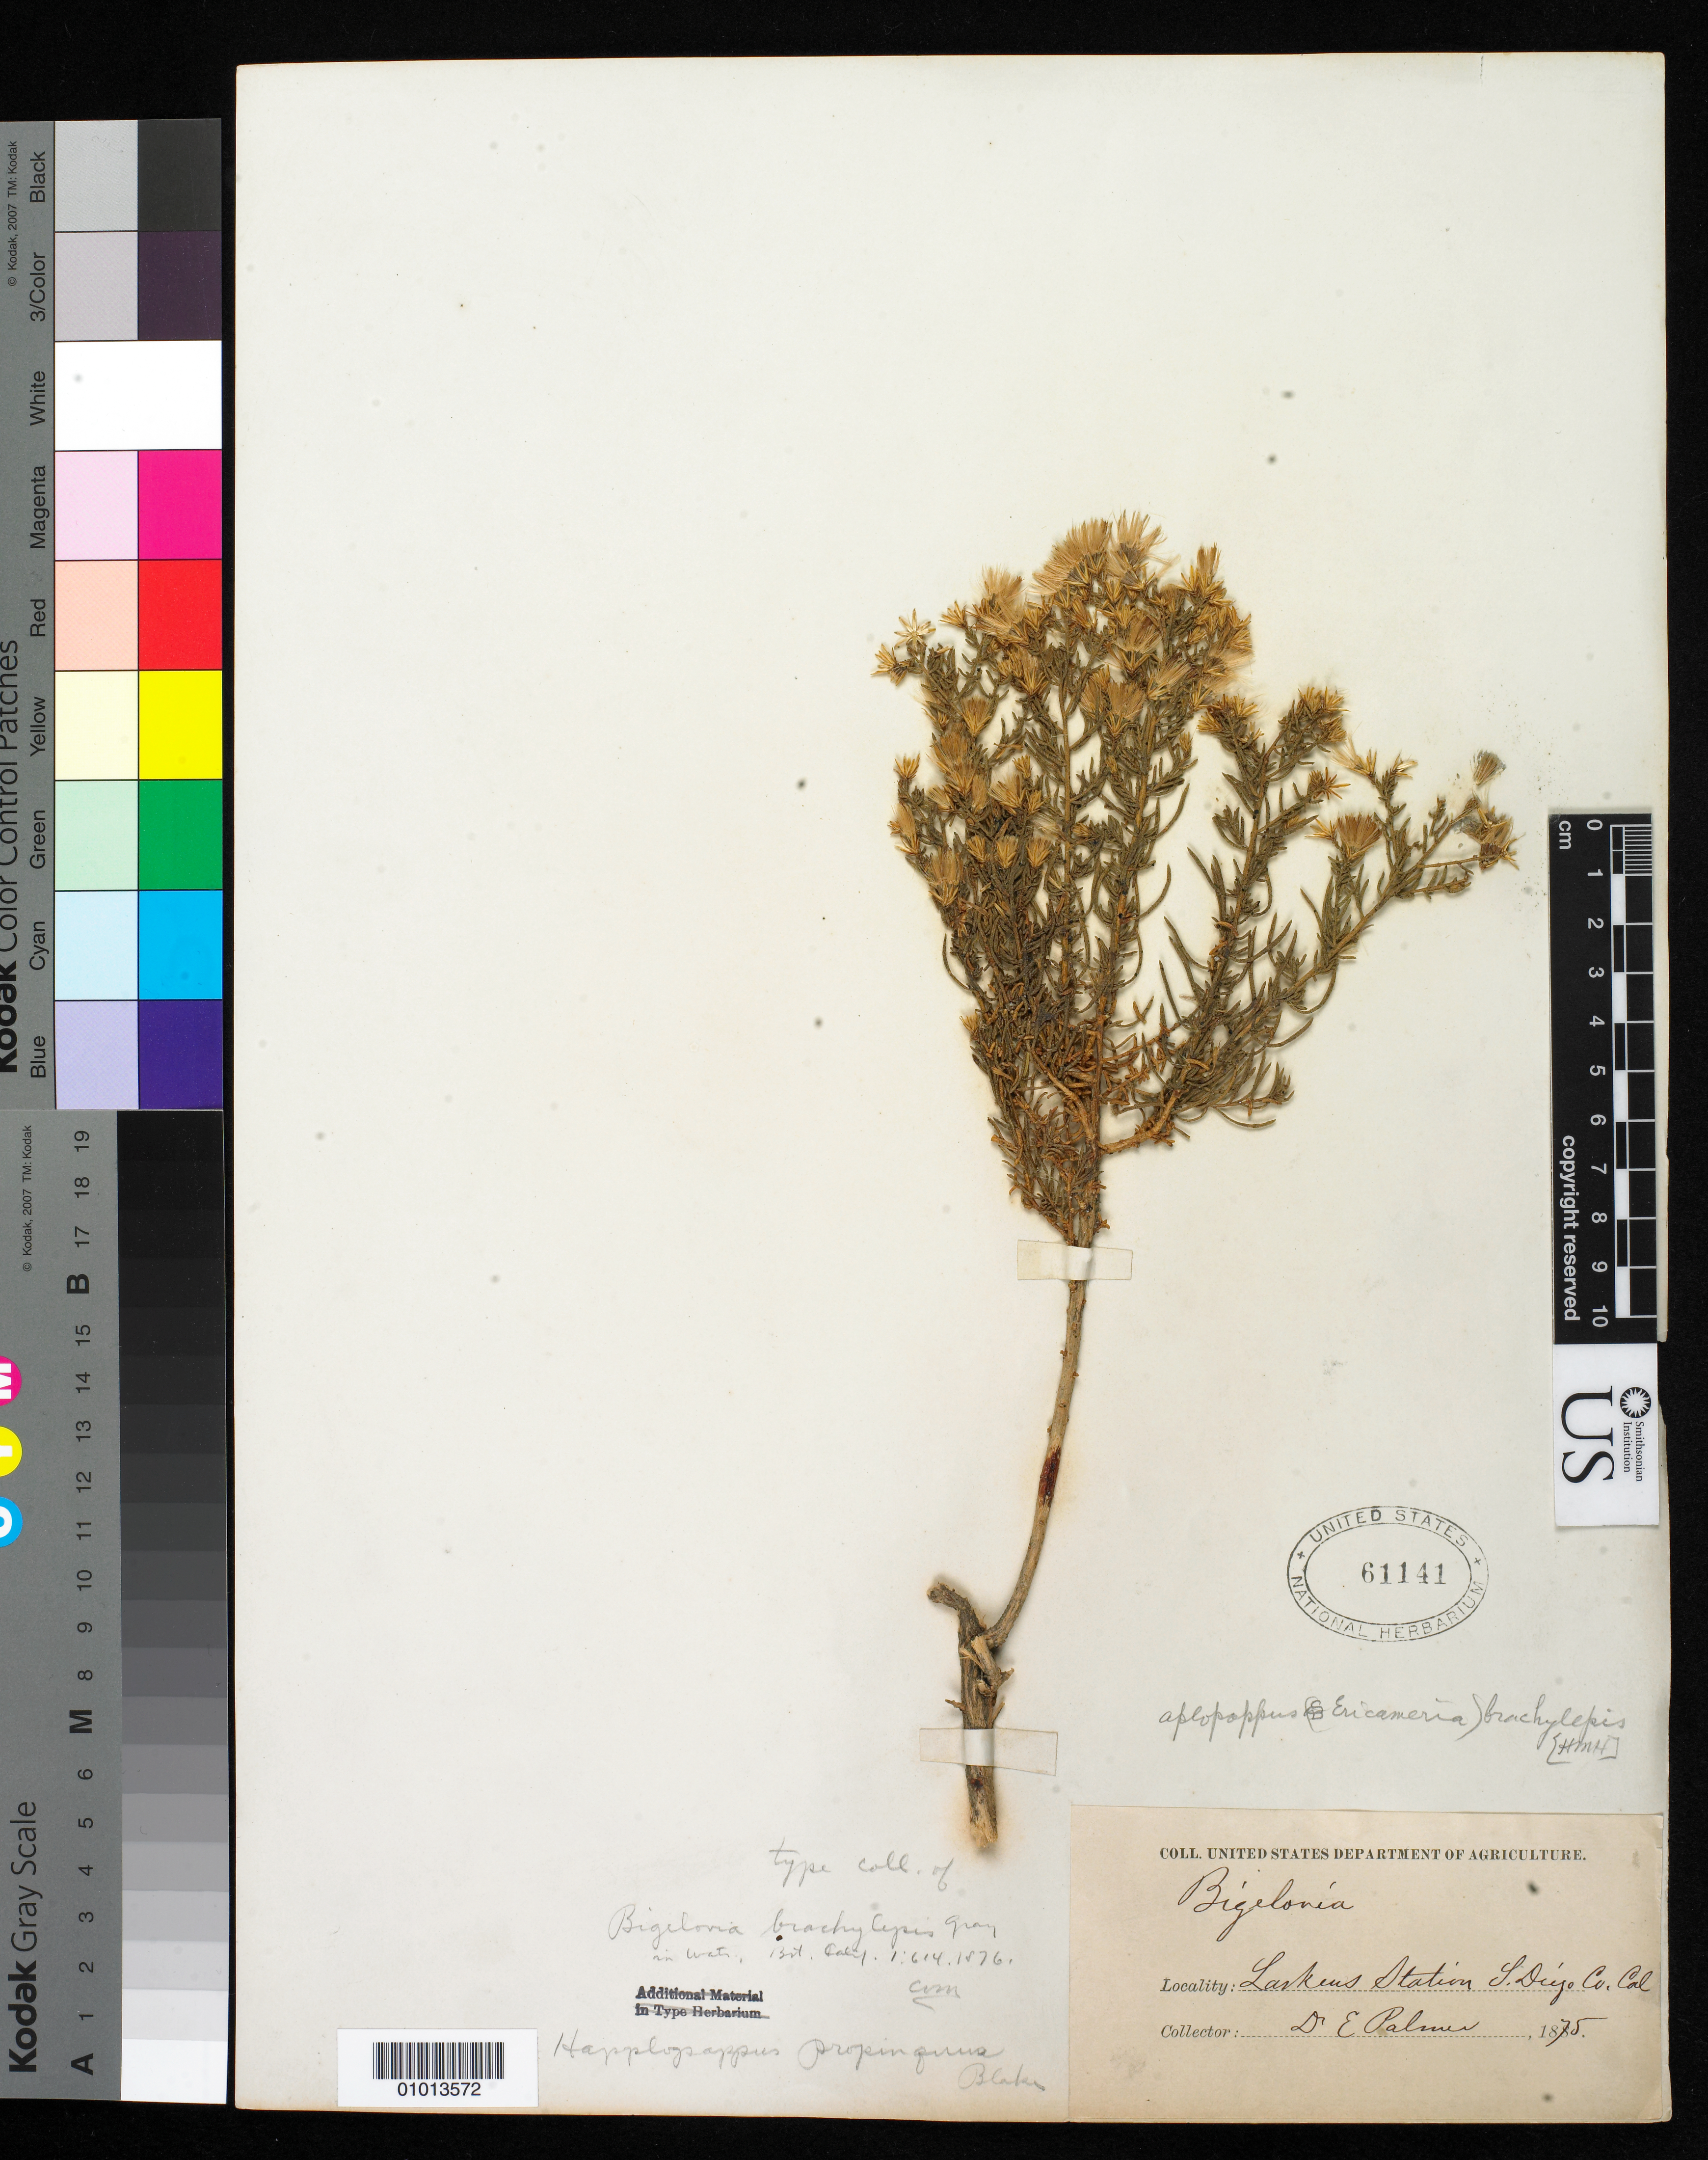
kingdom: Plantae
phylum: Tracheophyta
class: Magnoliopsida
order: Asterales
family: Asteraceae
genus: Bigelowia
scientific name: Bigelowia brachylepis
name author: A. Gray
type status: Isotype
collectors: E. Palmer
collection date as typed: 1875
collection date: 1875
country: United States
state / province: California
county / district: San Diego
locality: Larkins Station, S. Diego Co.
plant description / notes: Hall (1928, The genus Haplopappus) cites "type, 1875, Palmer (Gr.)" [=Gray Herbarium] but HUH records indicate no such specimen.; Also a type of Haplopappus propinquus S.F. Blake, nom. nov.; Replacement name for Bigelowia brachylepis A. Gray, non Haplopappus brachylepis Phil. (1895).; Also a type of Bigelowia brachylepis A. Gray.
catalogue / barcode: US 61141